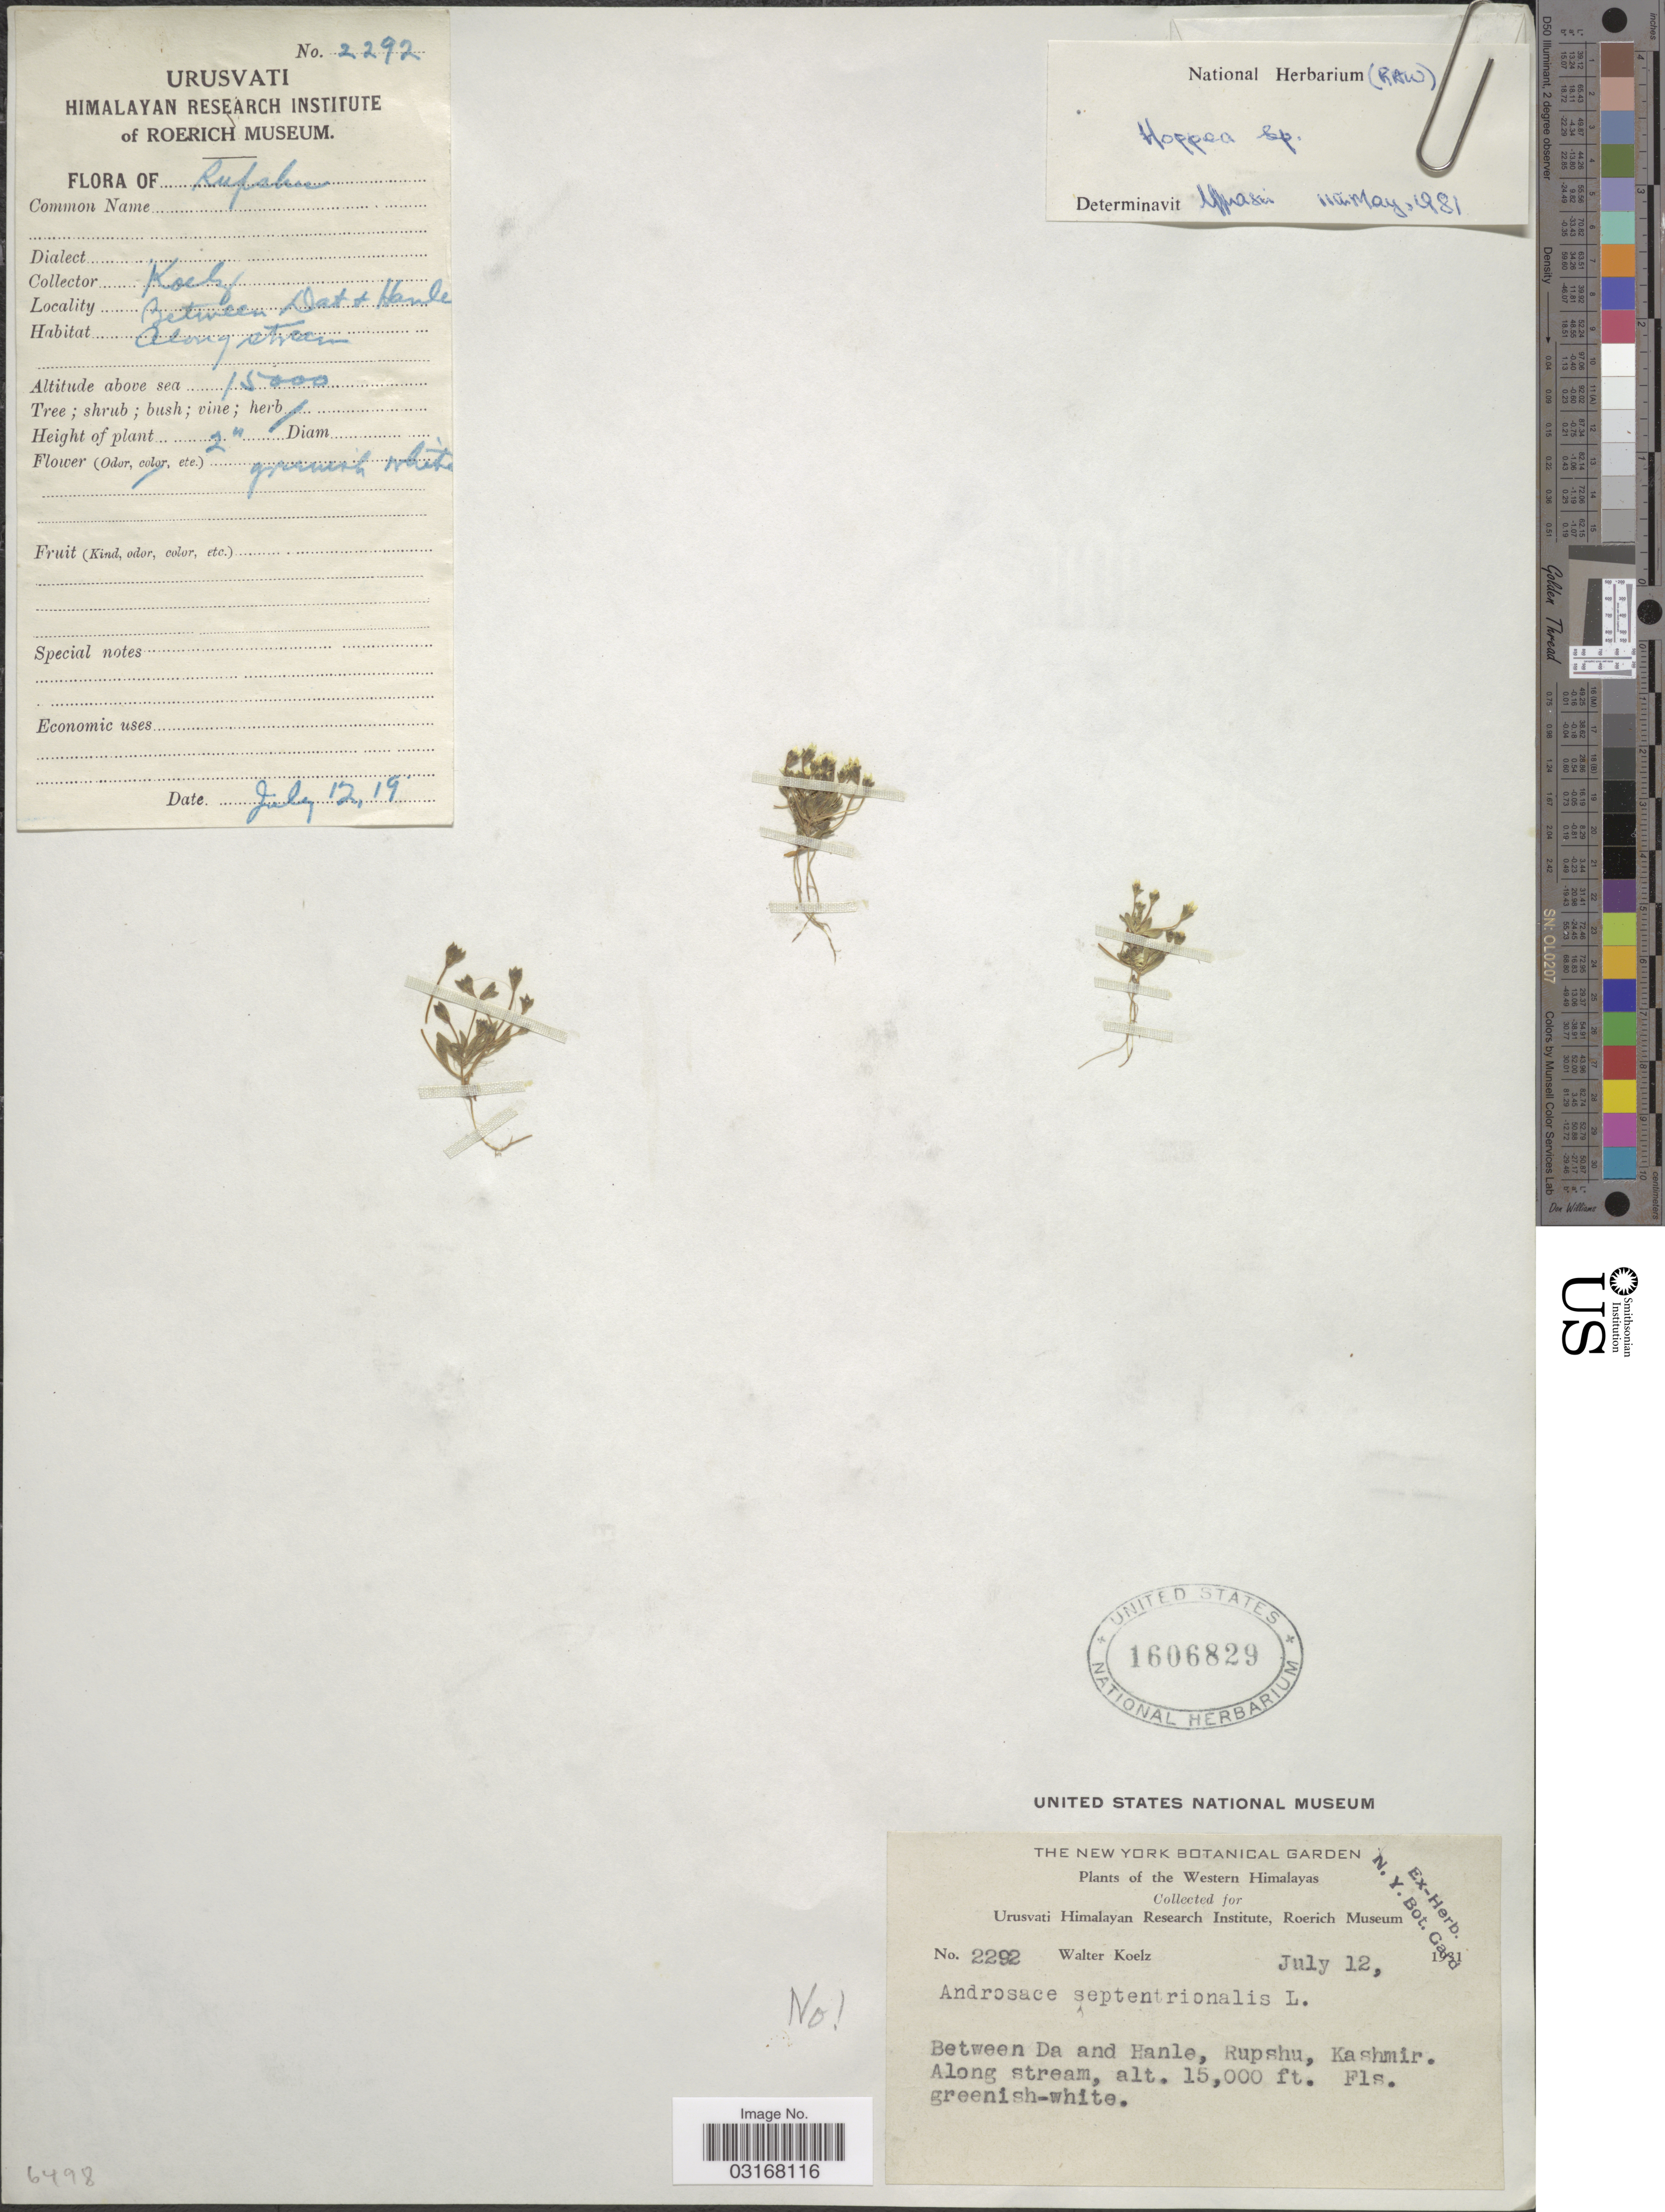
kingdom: Plantae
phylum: Tracheophyta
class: Magnoliopsida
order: Gentianales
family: Gentianaceae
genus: Hoppea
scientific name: Hoppea sp.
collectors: W. N. Koelz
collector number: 2292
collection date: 1931-07-12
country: India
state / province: Jammu and Kashmir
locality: Western Himalayas. Between Da and Hanle, Rupshu, Kashmir.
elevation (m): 4572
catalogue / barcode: US 1606829